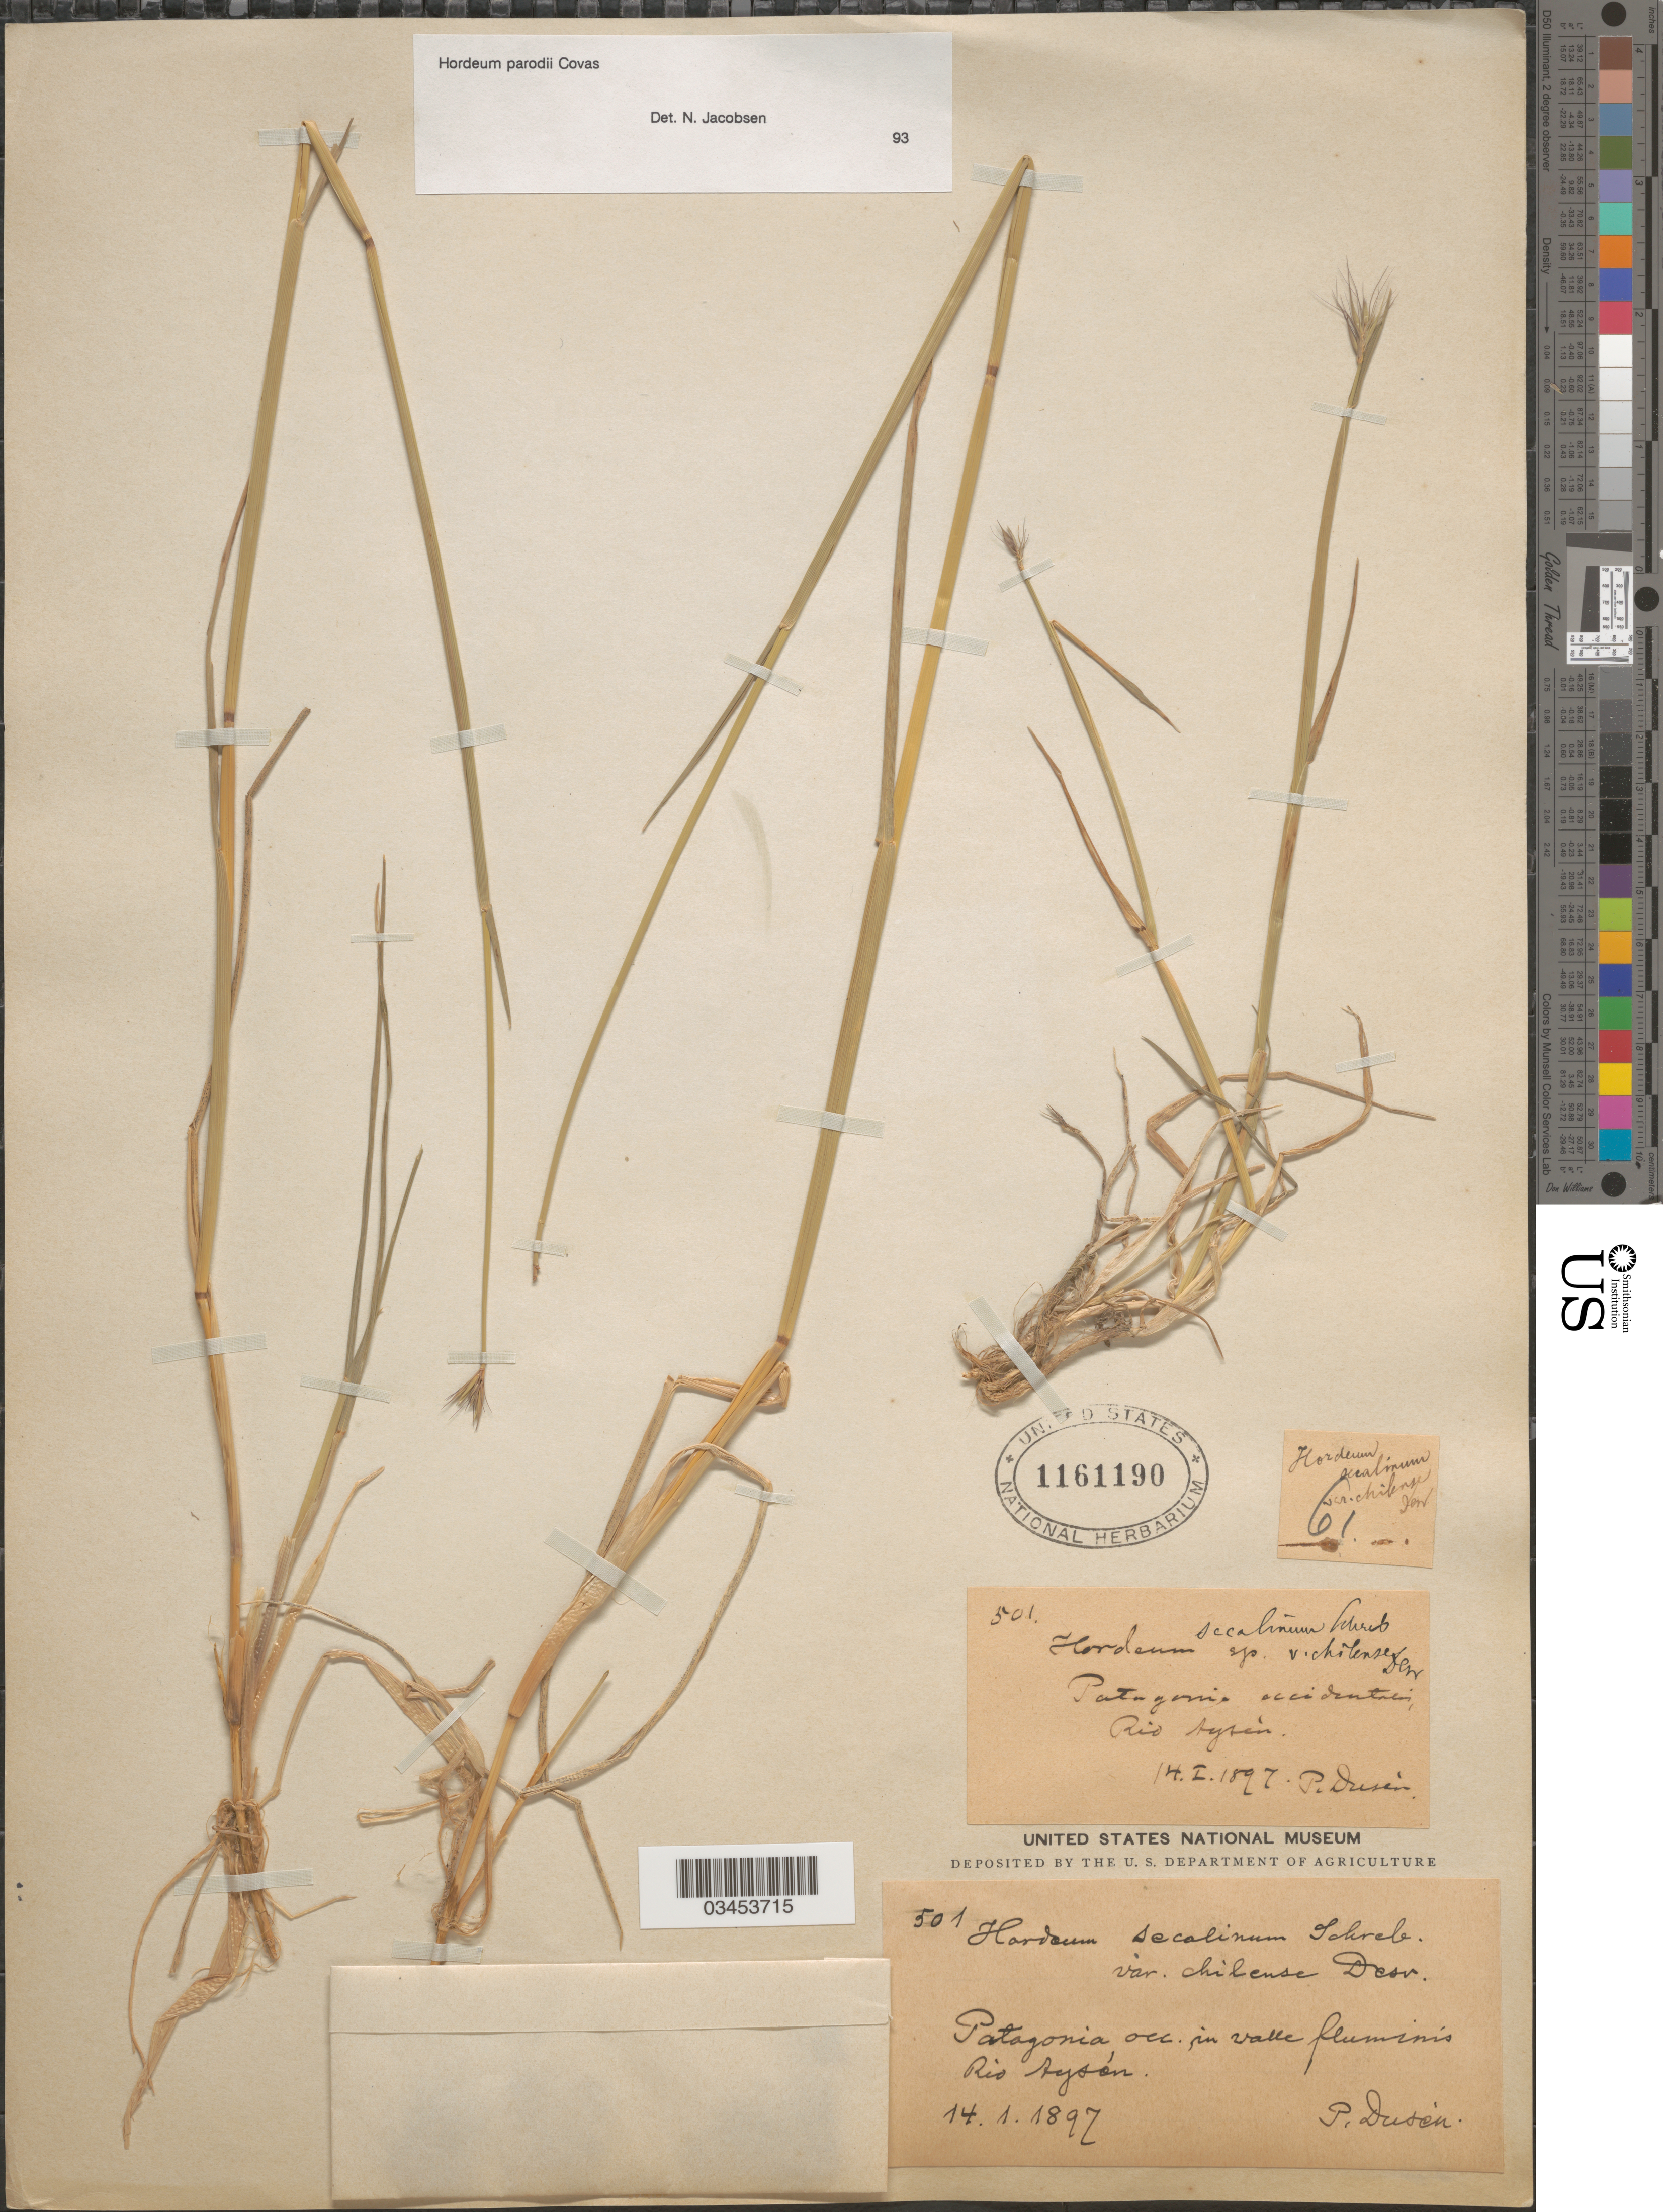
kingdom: Plantae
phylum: Tracheophyta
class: Liliopsida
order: Poales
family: Poaceae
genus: Hordeum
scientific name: Hordeum parodii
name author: Covas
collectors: P. Dusén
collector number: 501/61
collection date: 1897-01-14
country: Chile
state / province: Aisén (XI)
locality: Patagonia occidentalis, in valle fluminis. Rio Aysèn.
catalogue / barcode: US 1161190